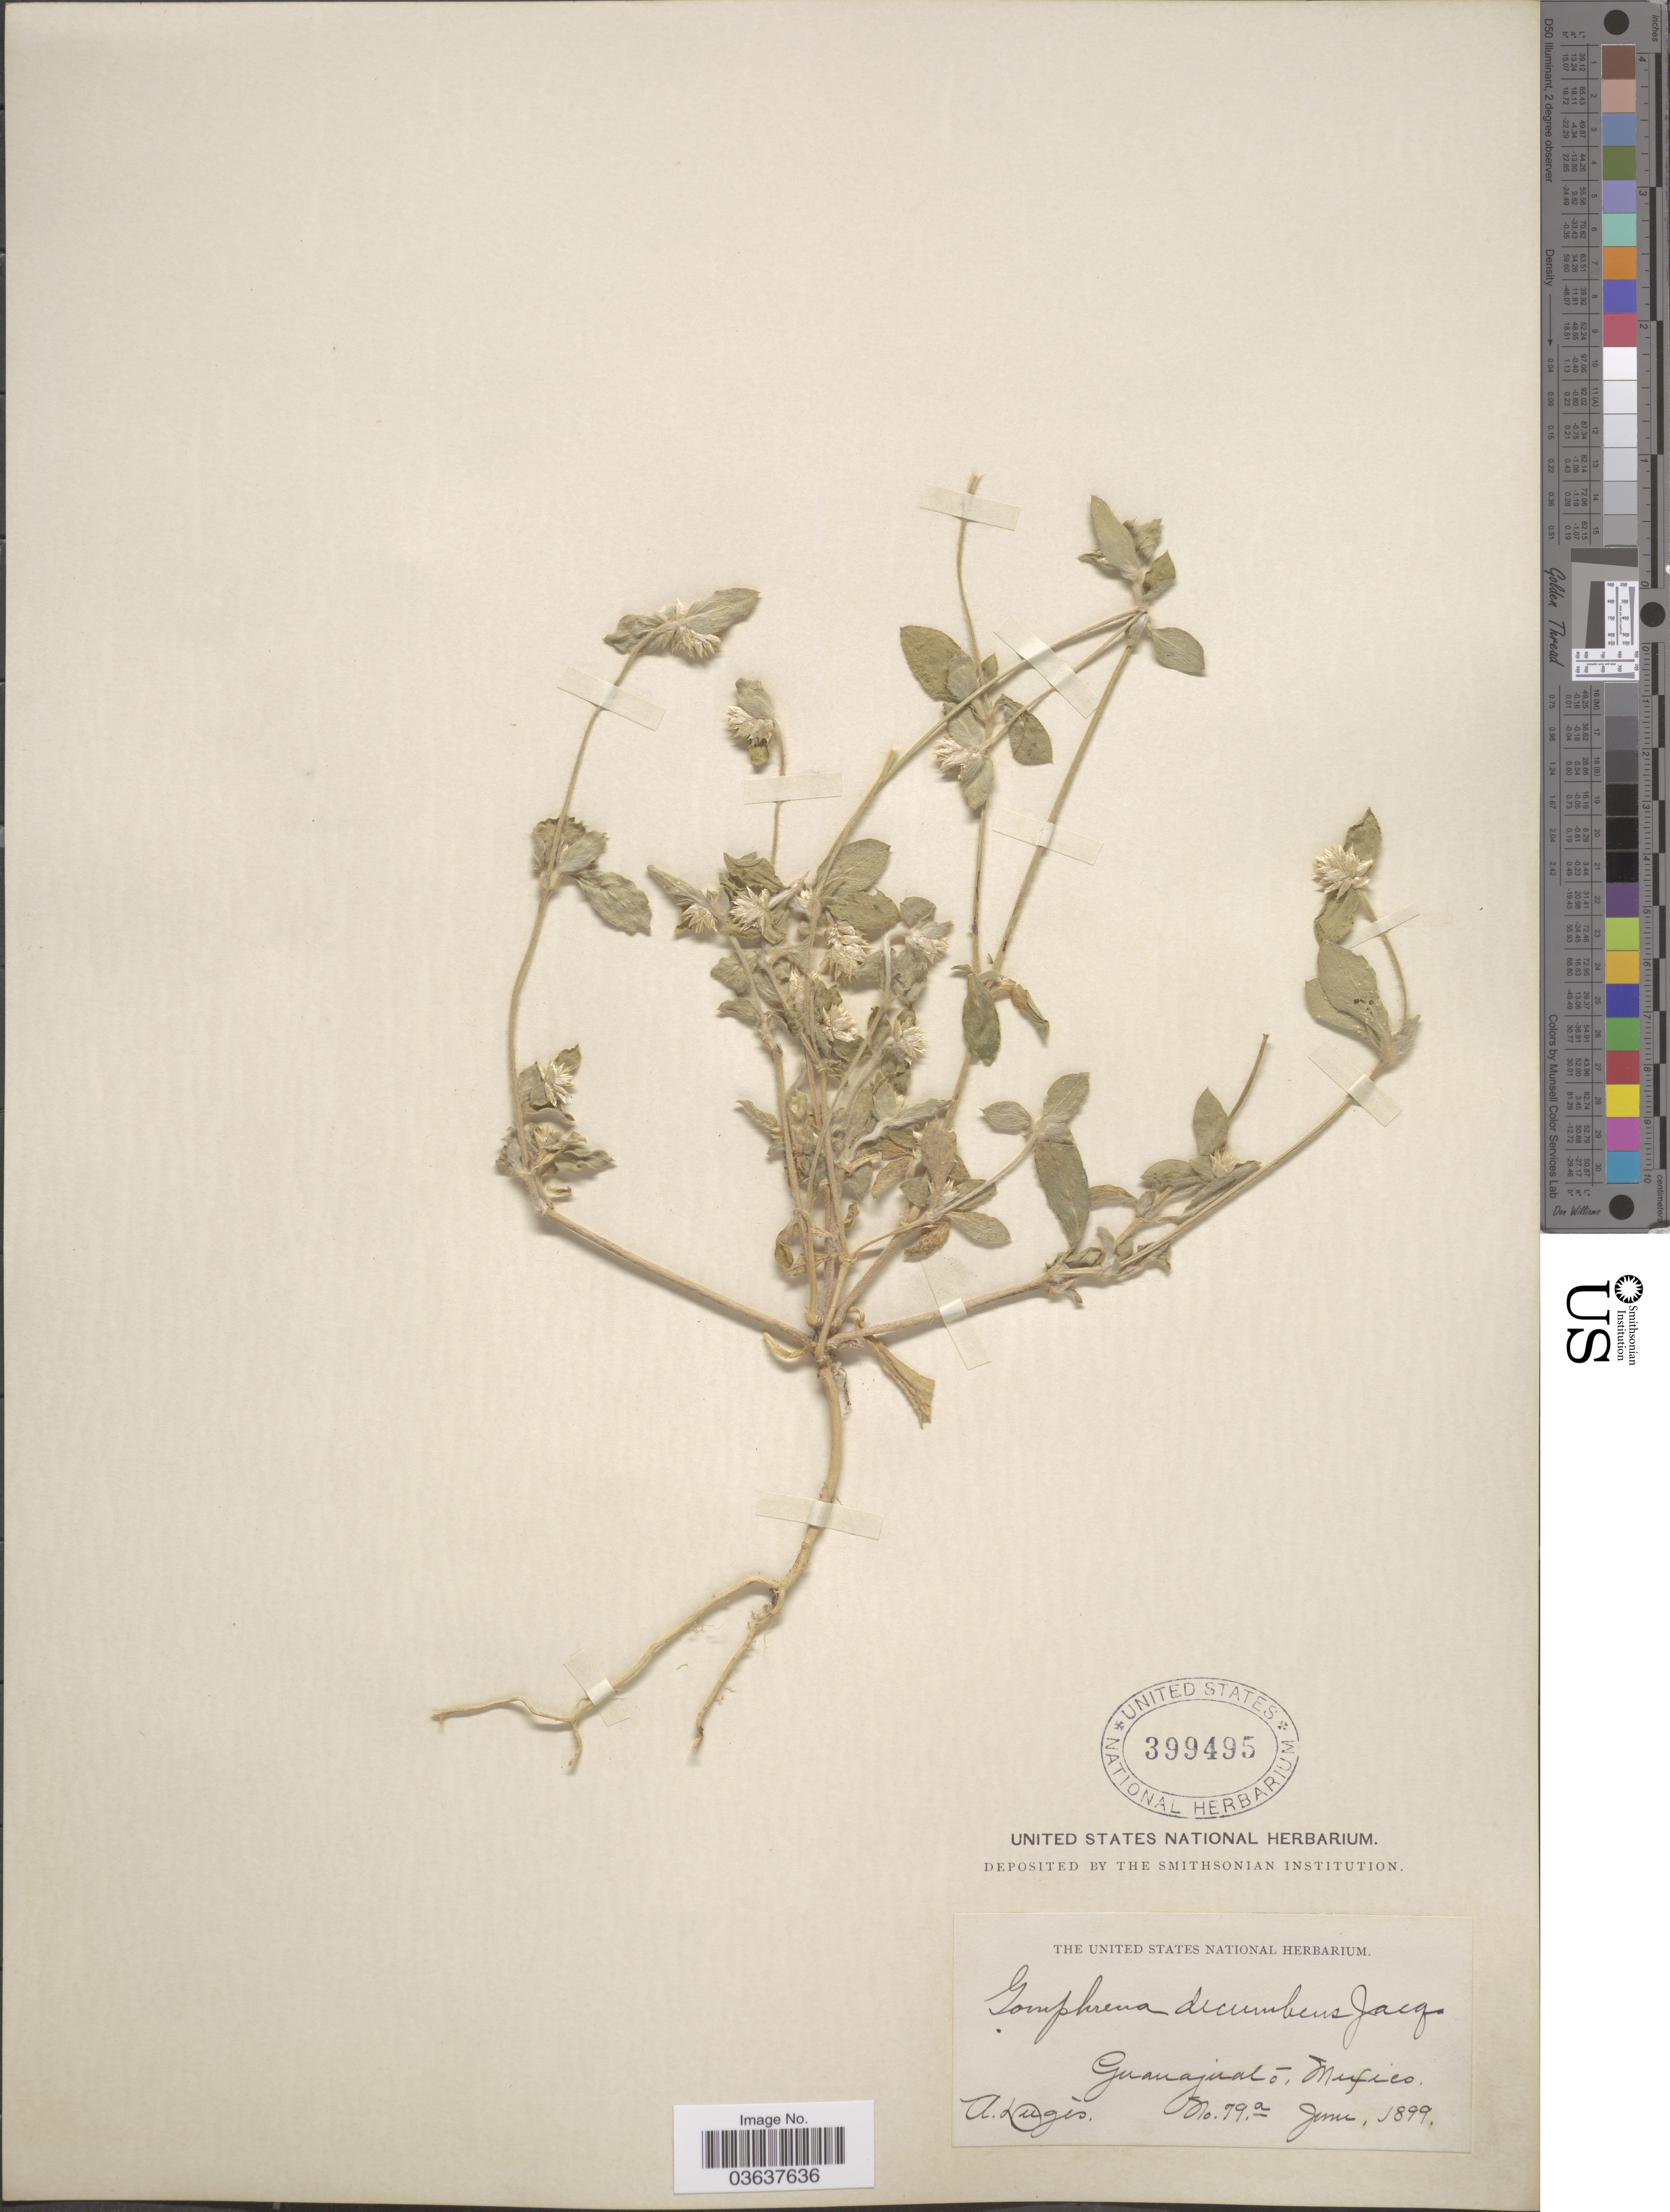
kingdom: Plantae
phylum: Tracheophyta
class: Magnoliopsida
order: Caryophyllales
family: Amaranthaceae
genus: Gomphrena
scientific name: Gomphrena decumbens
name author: Jacq.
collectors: A. Dugès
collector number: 79a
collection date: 1899-06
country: Mexico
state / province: Guanajuato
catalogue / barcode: US 399495